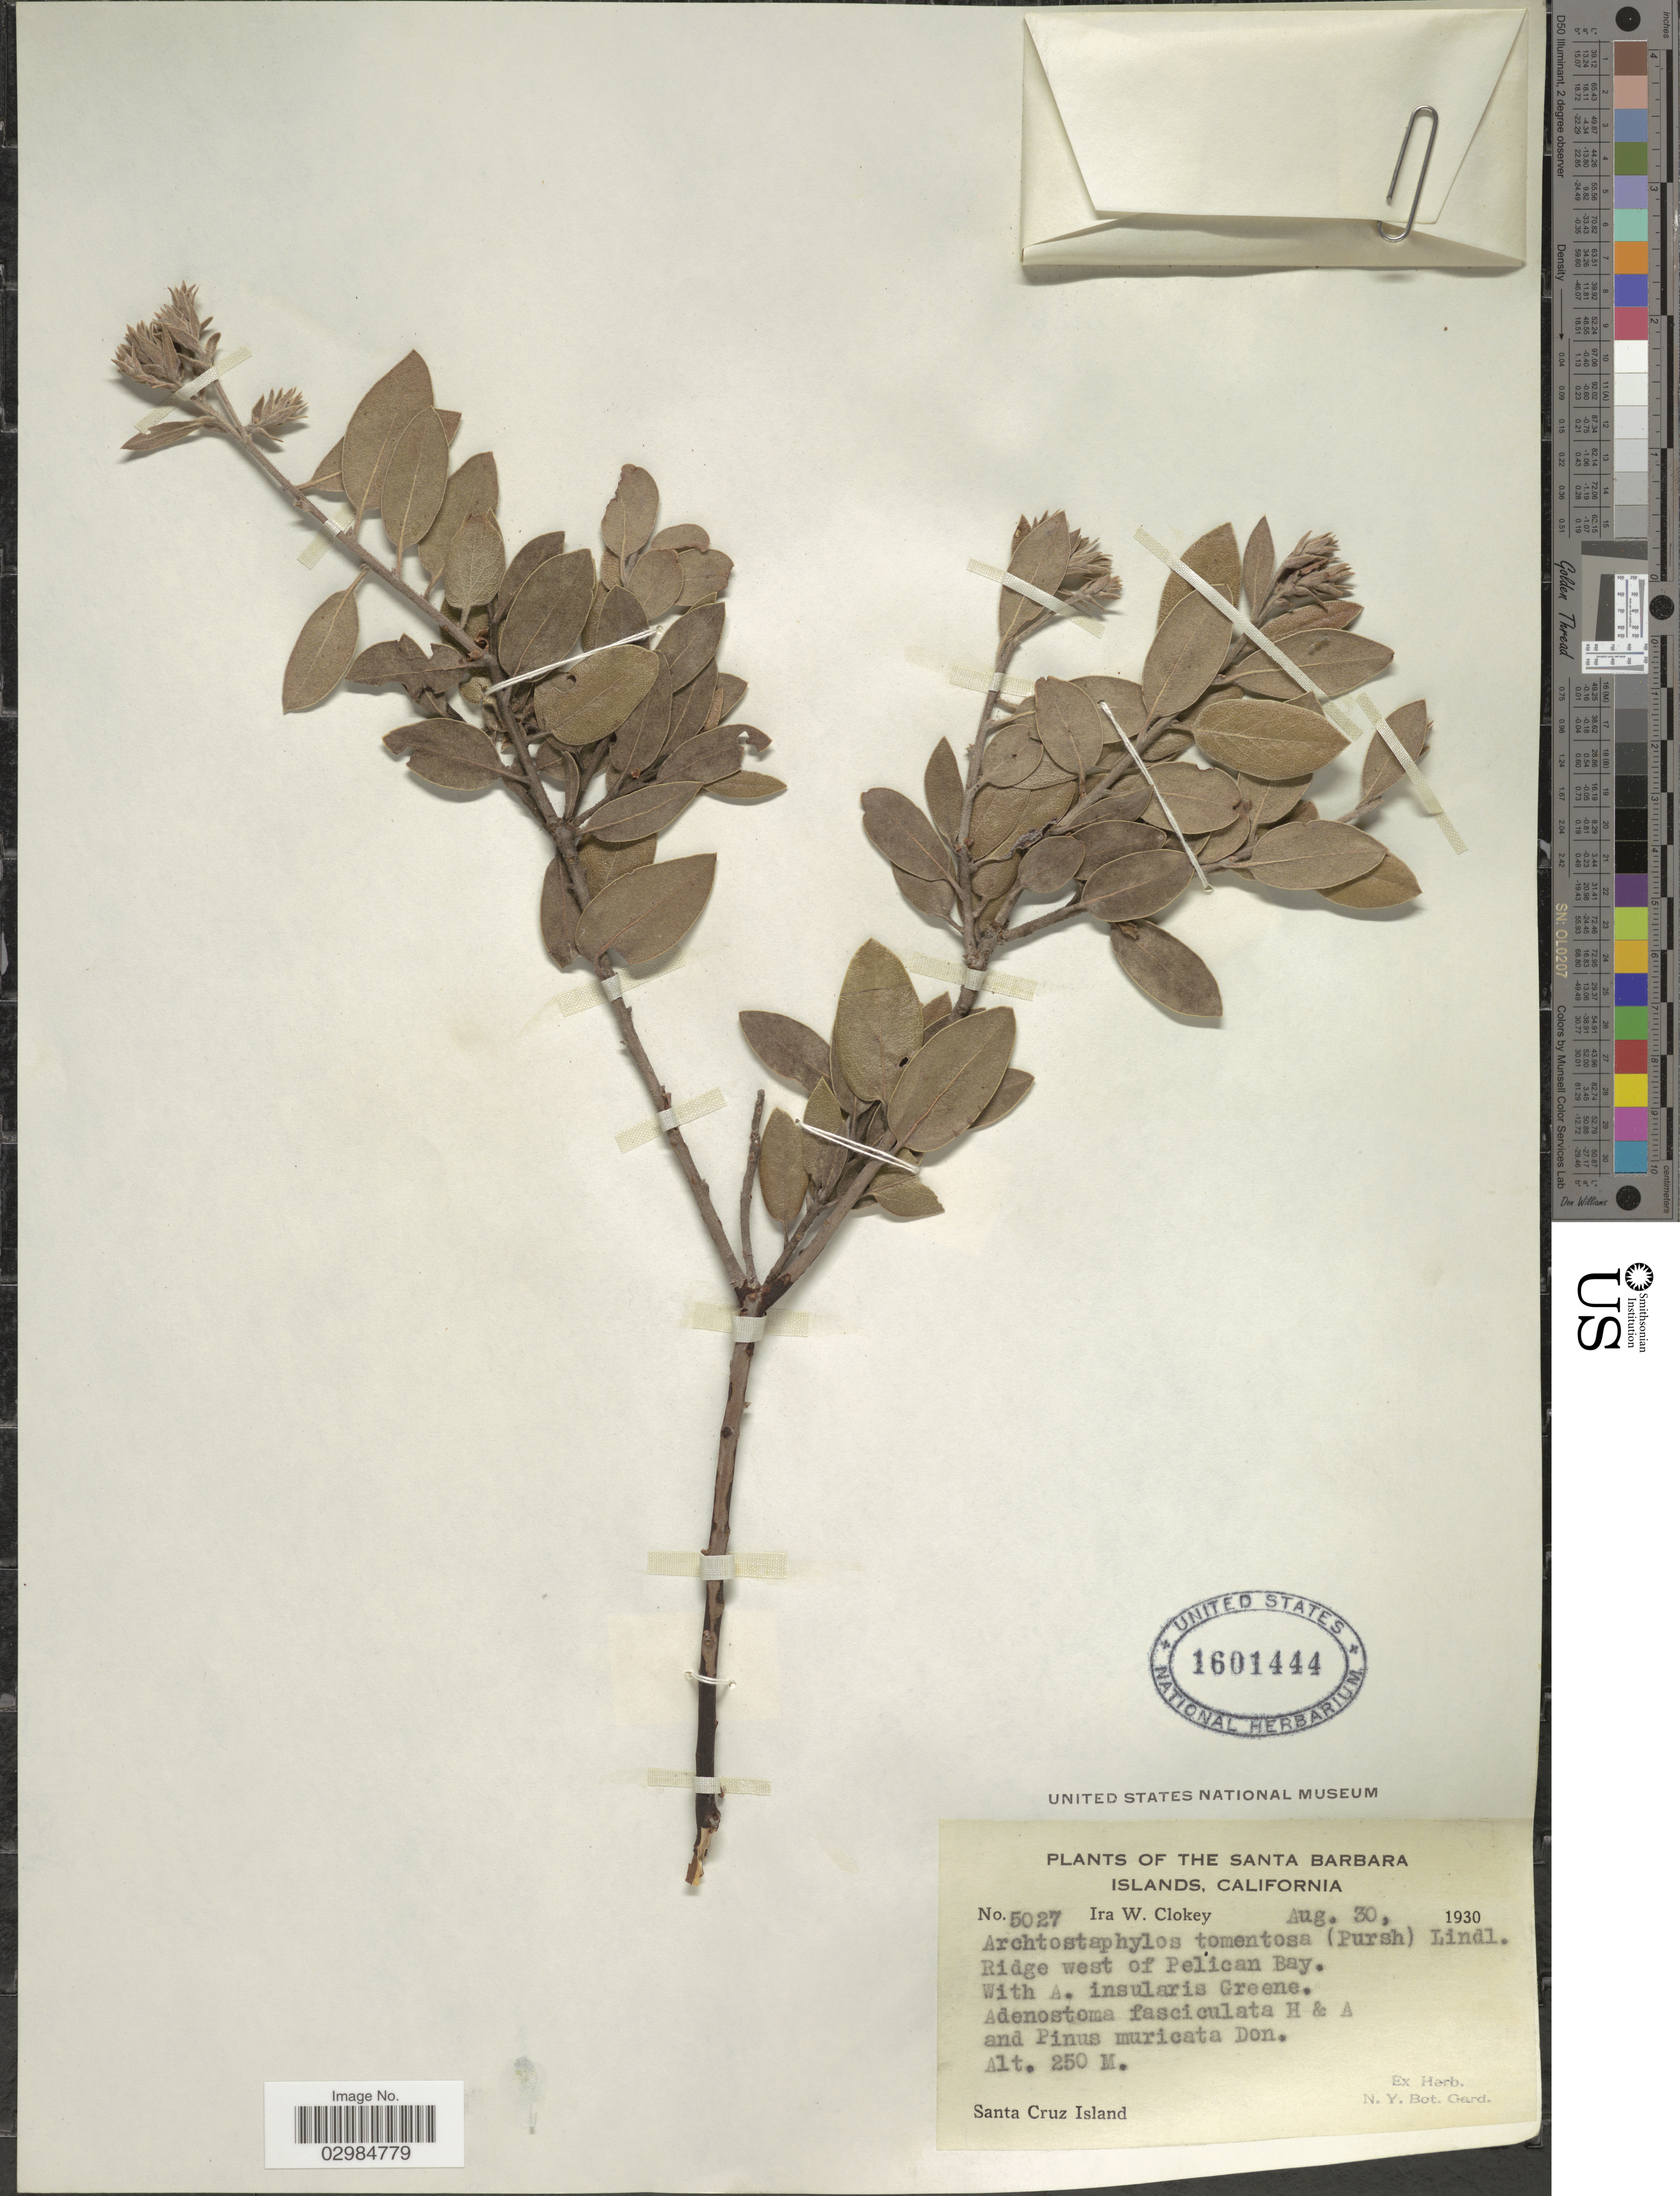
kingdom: Plantae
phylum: Tracheophyta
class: Magnoliopsida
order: Ericales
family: Ericaceae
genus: Arctostaphylos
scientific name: Arctostaphylos tomentosa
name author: (Pursh) Lindl.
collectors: I. W. Clokey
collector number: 5027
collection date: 1930-08-30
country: United States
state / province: California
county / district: Santa Barbara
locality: The Santa Barbara Islands. Ridge west of Pelican Bay. Santa Cruz Island.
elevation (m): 250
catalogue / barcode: US 1601444